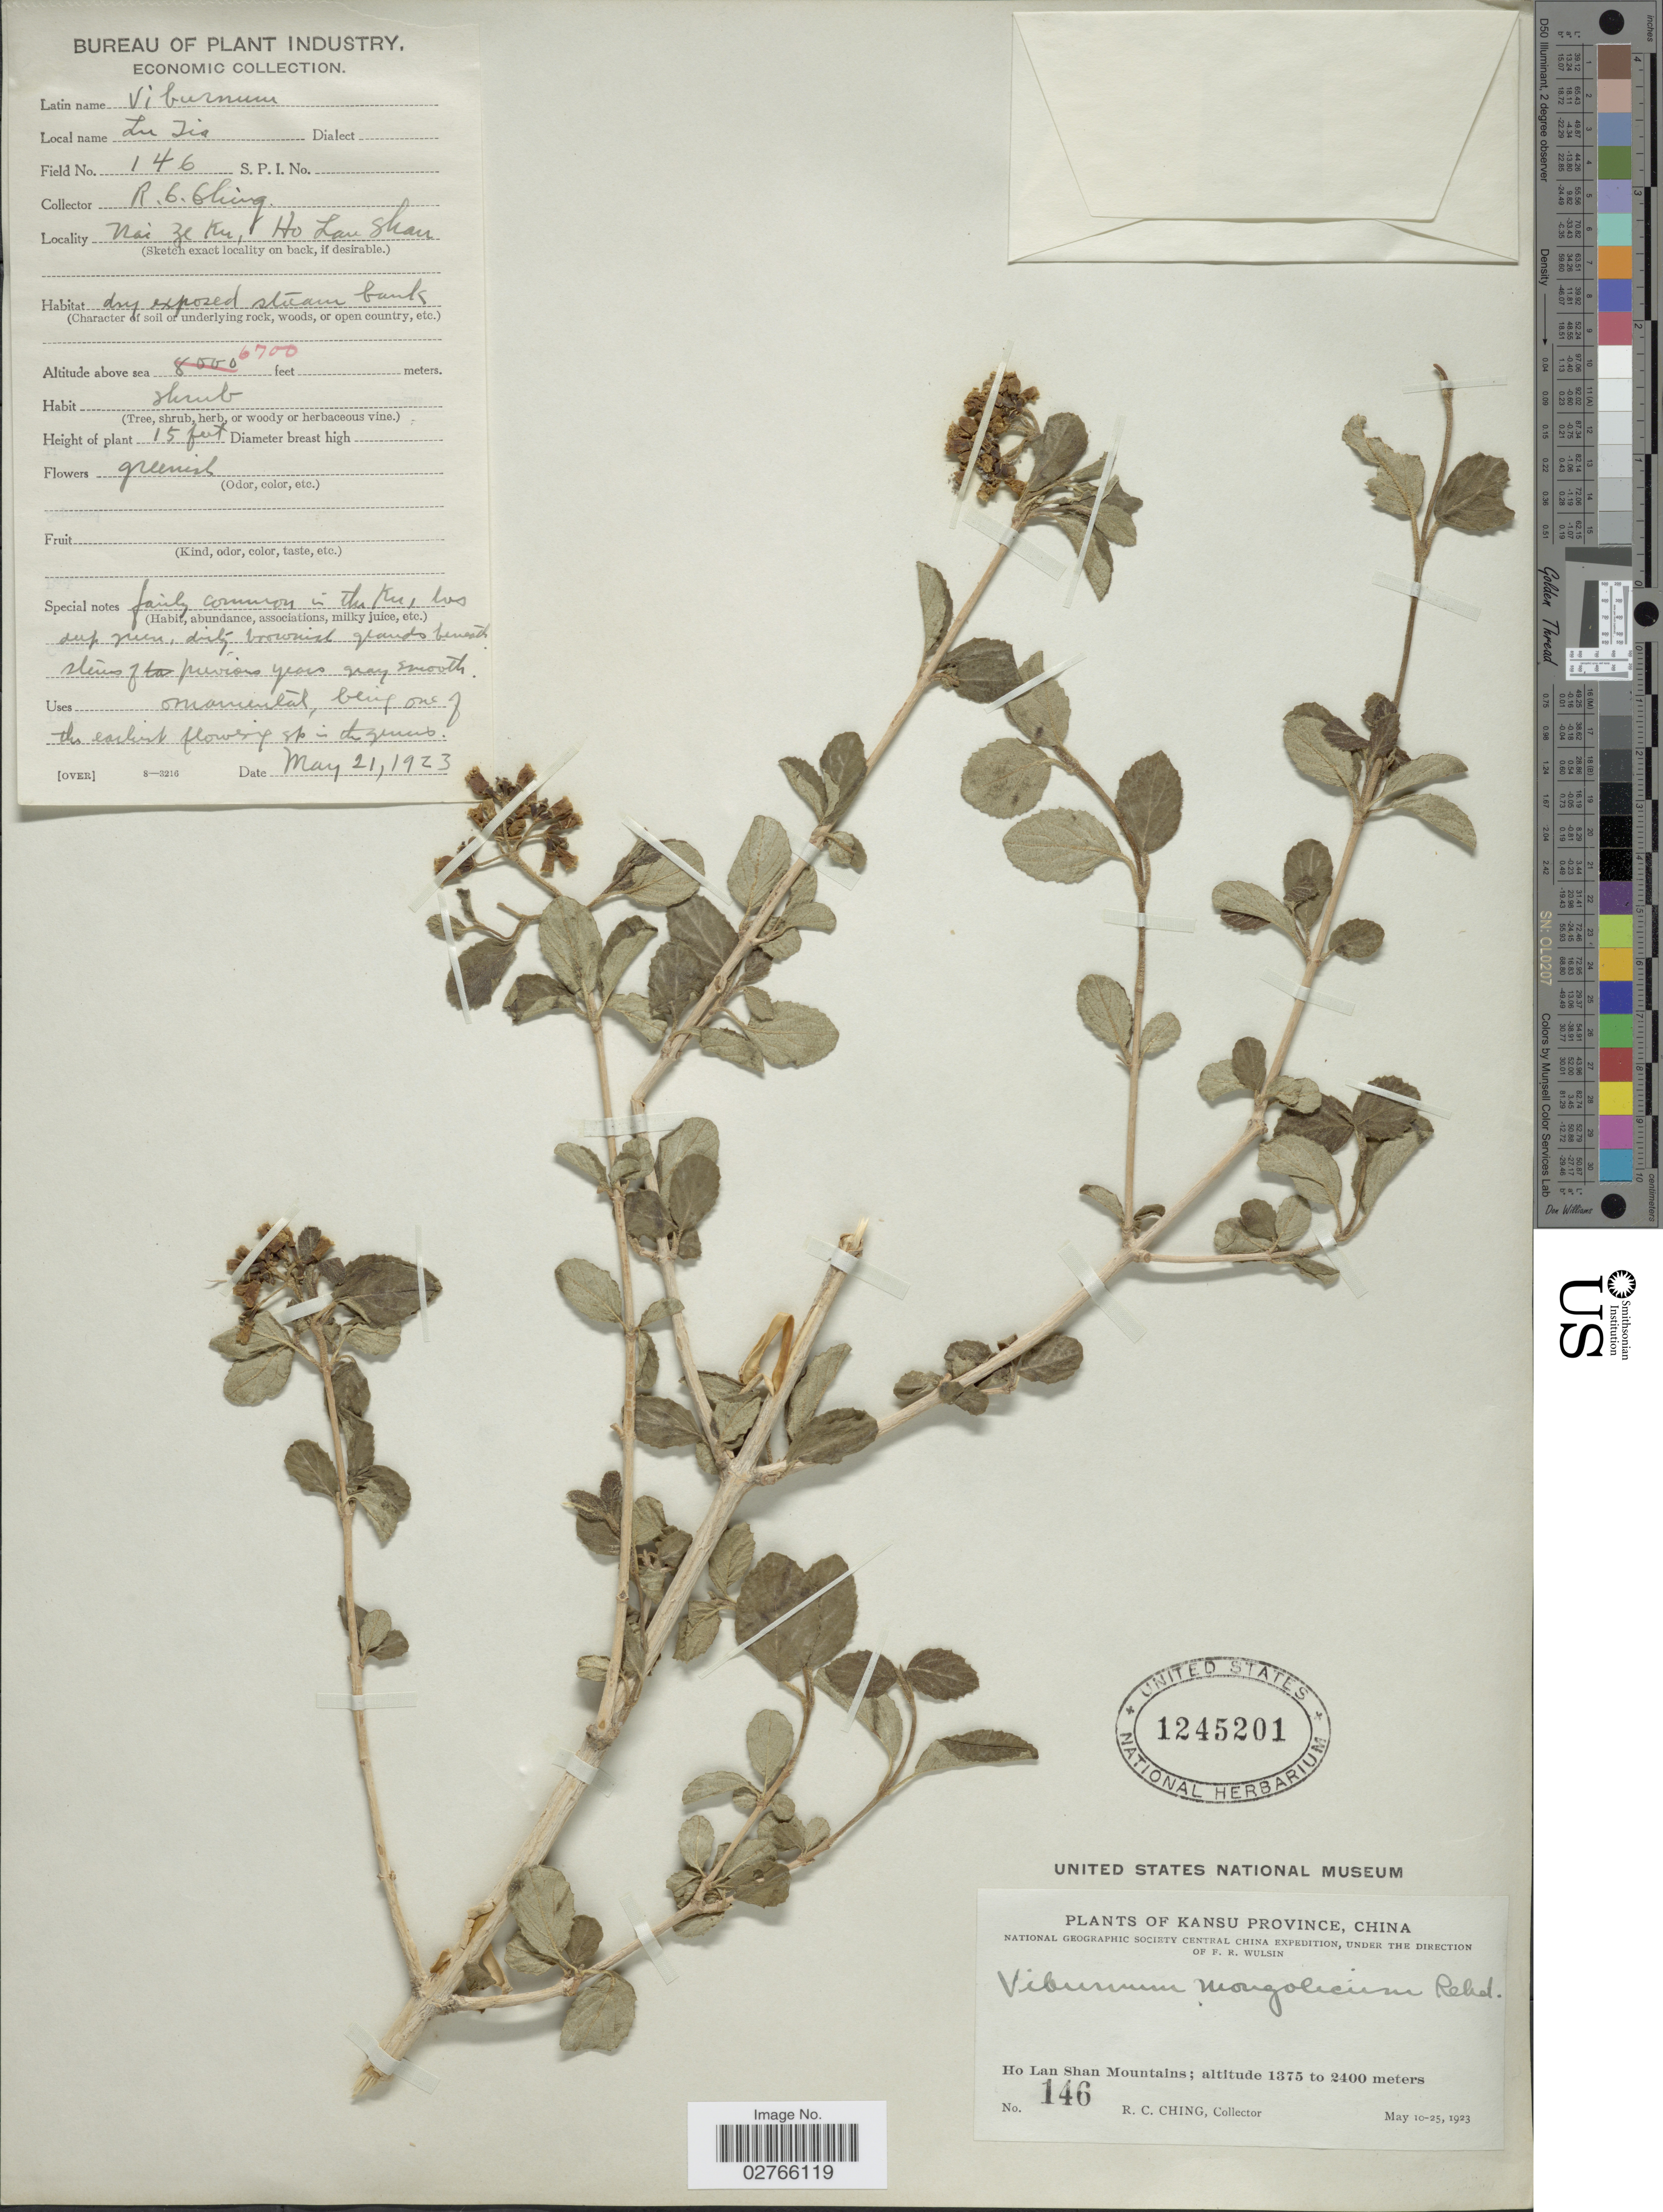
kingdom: Plantae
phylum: Tracheophyta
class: Magnoliopsida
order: Dipsacales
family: Viburnaceae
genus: Viburnum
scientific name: Viburnum mongolicum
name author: (Pall.) Rehder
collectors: R. C. Ching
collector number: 146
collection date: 1923-05-21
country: China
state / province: Gansu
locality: Kansu Province, Ho Lan Shan Mountains, Nai Ze Ku.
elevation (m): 2042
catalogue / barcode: US 1245201